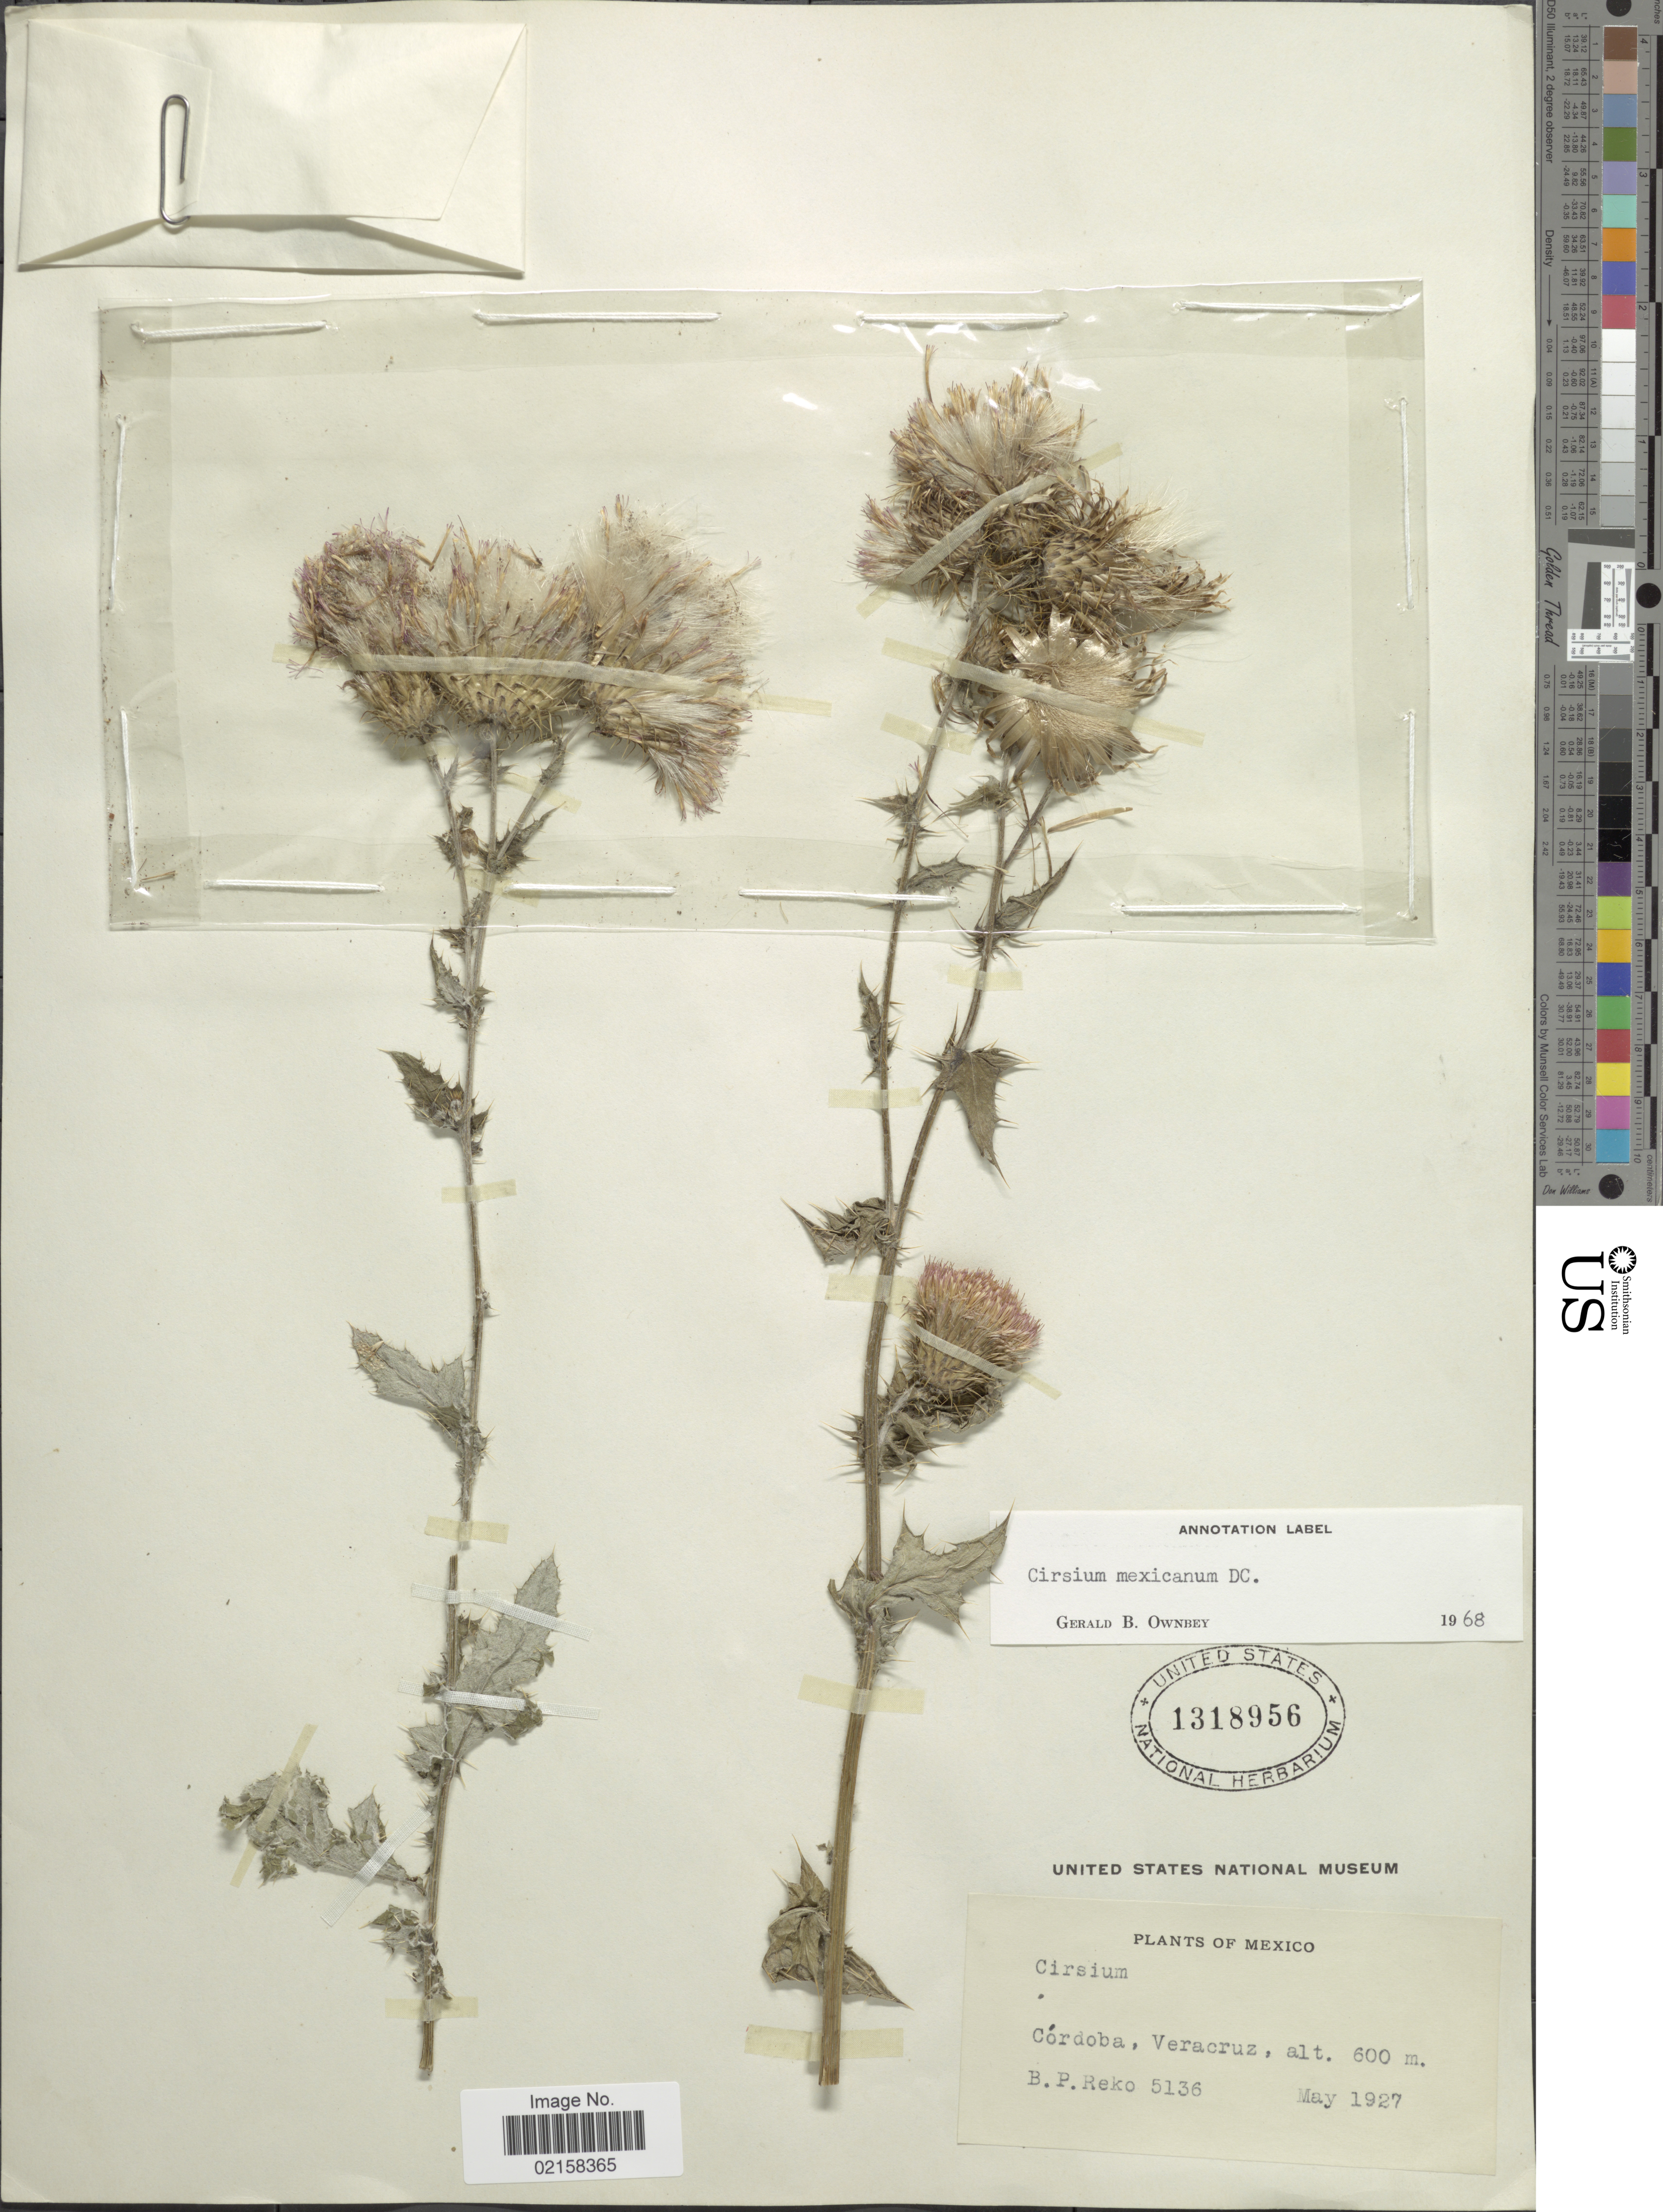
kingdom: Plantae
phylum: Tracheophyta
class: Magnoliopsida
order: Asterales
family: Asteraceae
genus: Cirsium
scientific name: Cirsium mexicanum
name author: DC.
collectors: B. P. Reko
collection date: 1927-05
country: Mexico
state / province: Veracruz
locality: Cordoba, Veracruz.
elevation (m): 600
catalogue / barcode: US 1318956